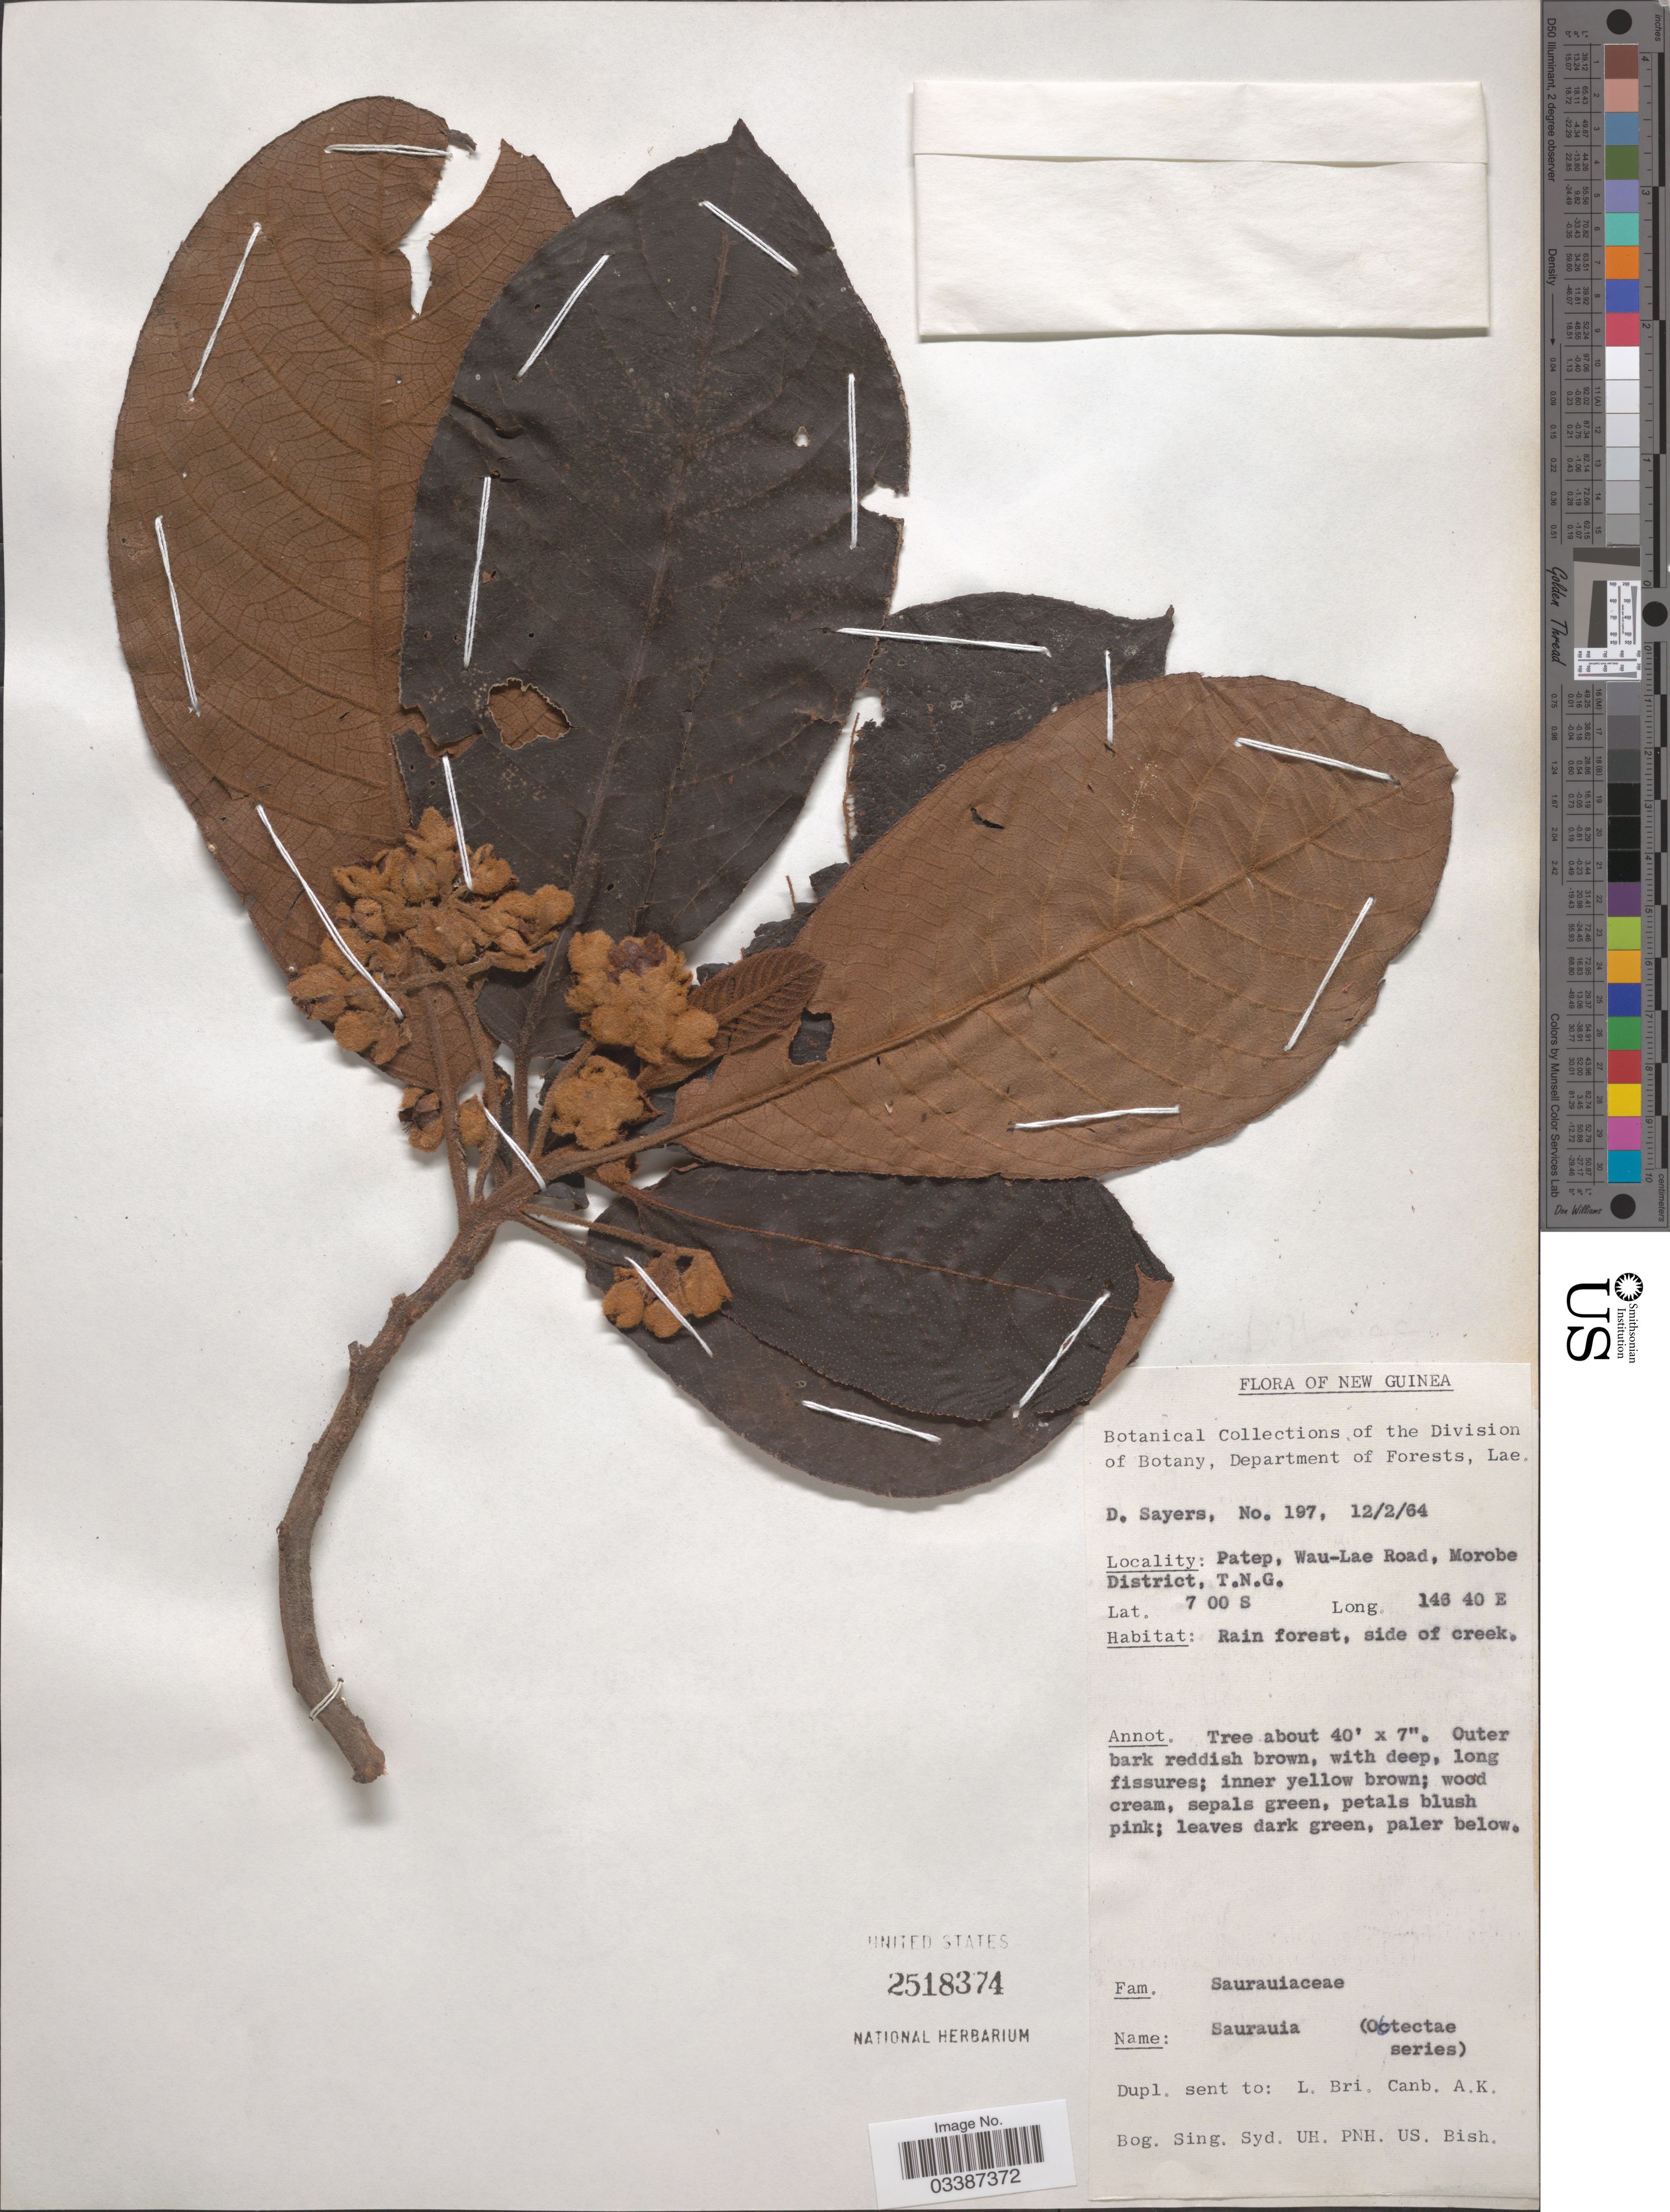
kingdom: Plantae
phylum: Tracheophyta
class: Magnoliopsida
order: Ericales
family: Actinidiaceae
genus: Saurauia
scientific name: Saurauia sp.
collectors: D. Sayers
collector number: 197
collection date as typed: Transcribed d/m/y: 12/2/64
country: Papua New Guinea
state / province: Morobe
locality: New Guinea. Patep, Wau-Lae Road, Morobe District, T.N.G.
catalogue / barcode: US 2518374